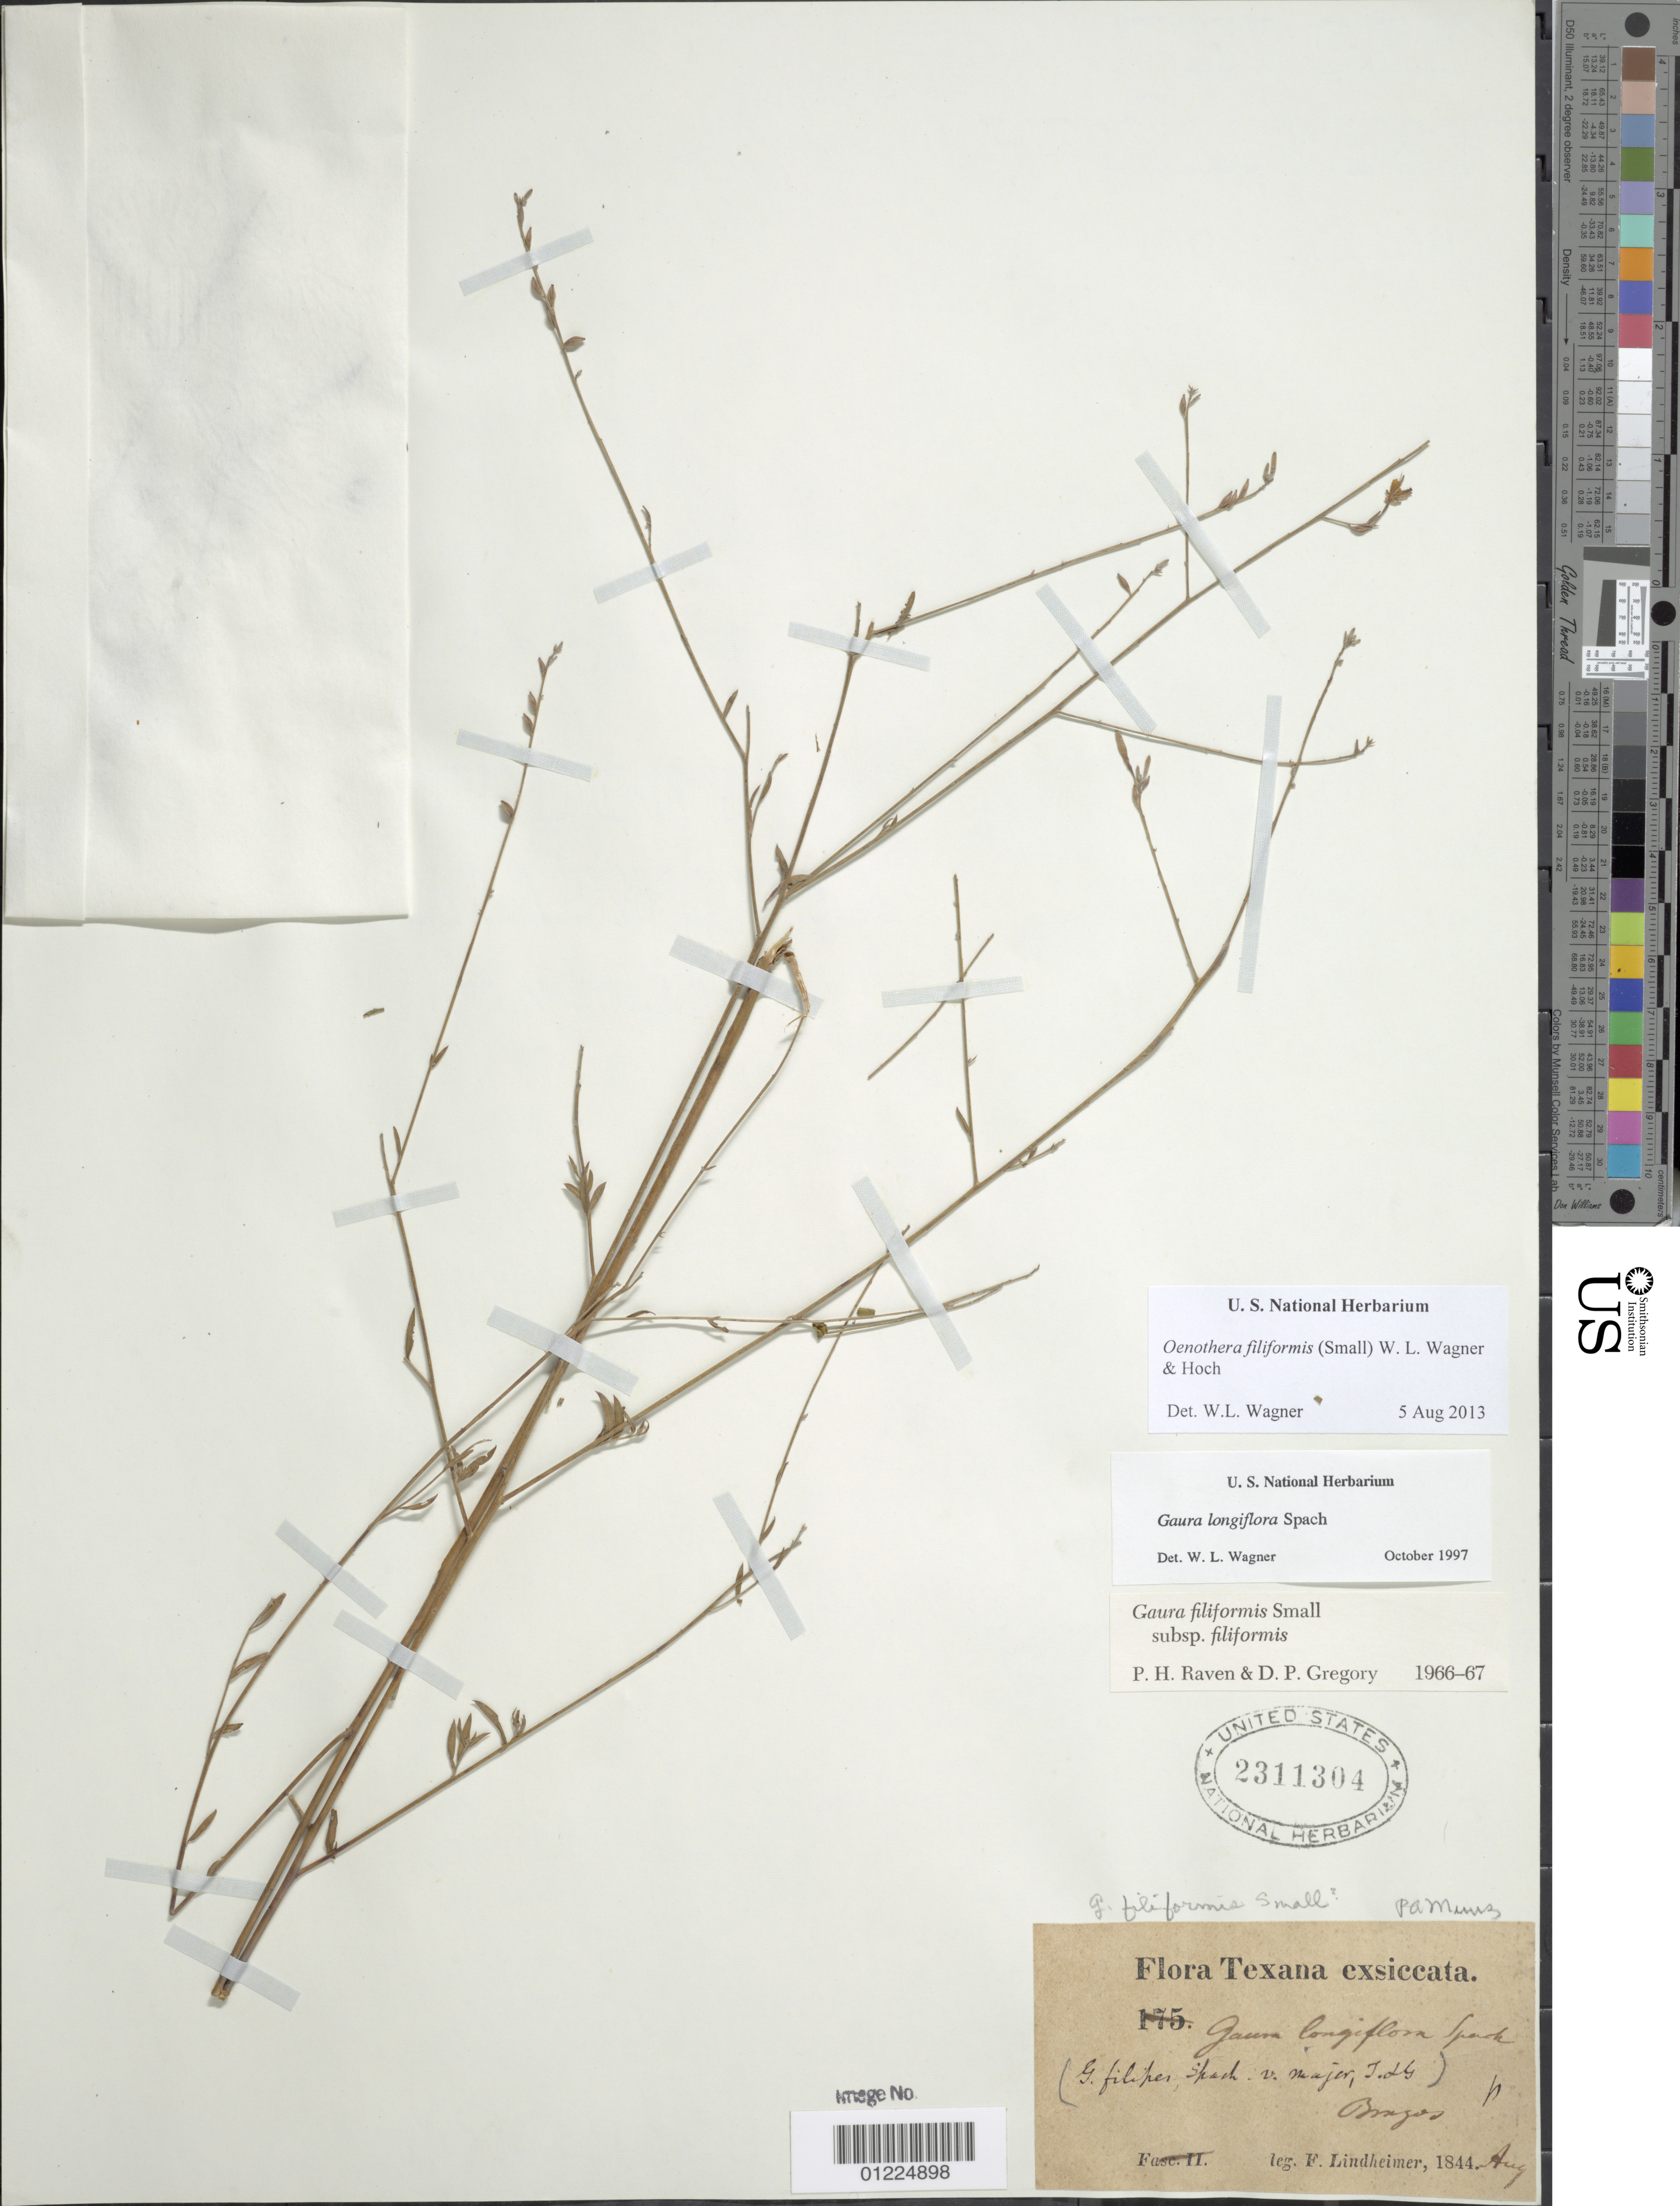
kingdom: Plantae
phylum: Tracheophyta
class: Magnoliopsida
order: Myrtales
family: Onagraceae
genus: Oenothera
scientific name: Oenothera filiformis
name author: (Small) W.L. Wagner & Hoch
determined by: Wagner, W. L., (BOT), Smithsonian Institution - National Museum of Natural History (UNITED STATES)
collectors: F. Lindheimer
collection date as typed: Aug 1844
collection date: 1844-08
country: United States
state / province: Texas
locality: Brazos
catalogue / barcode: US 2311304